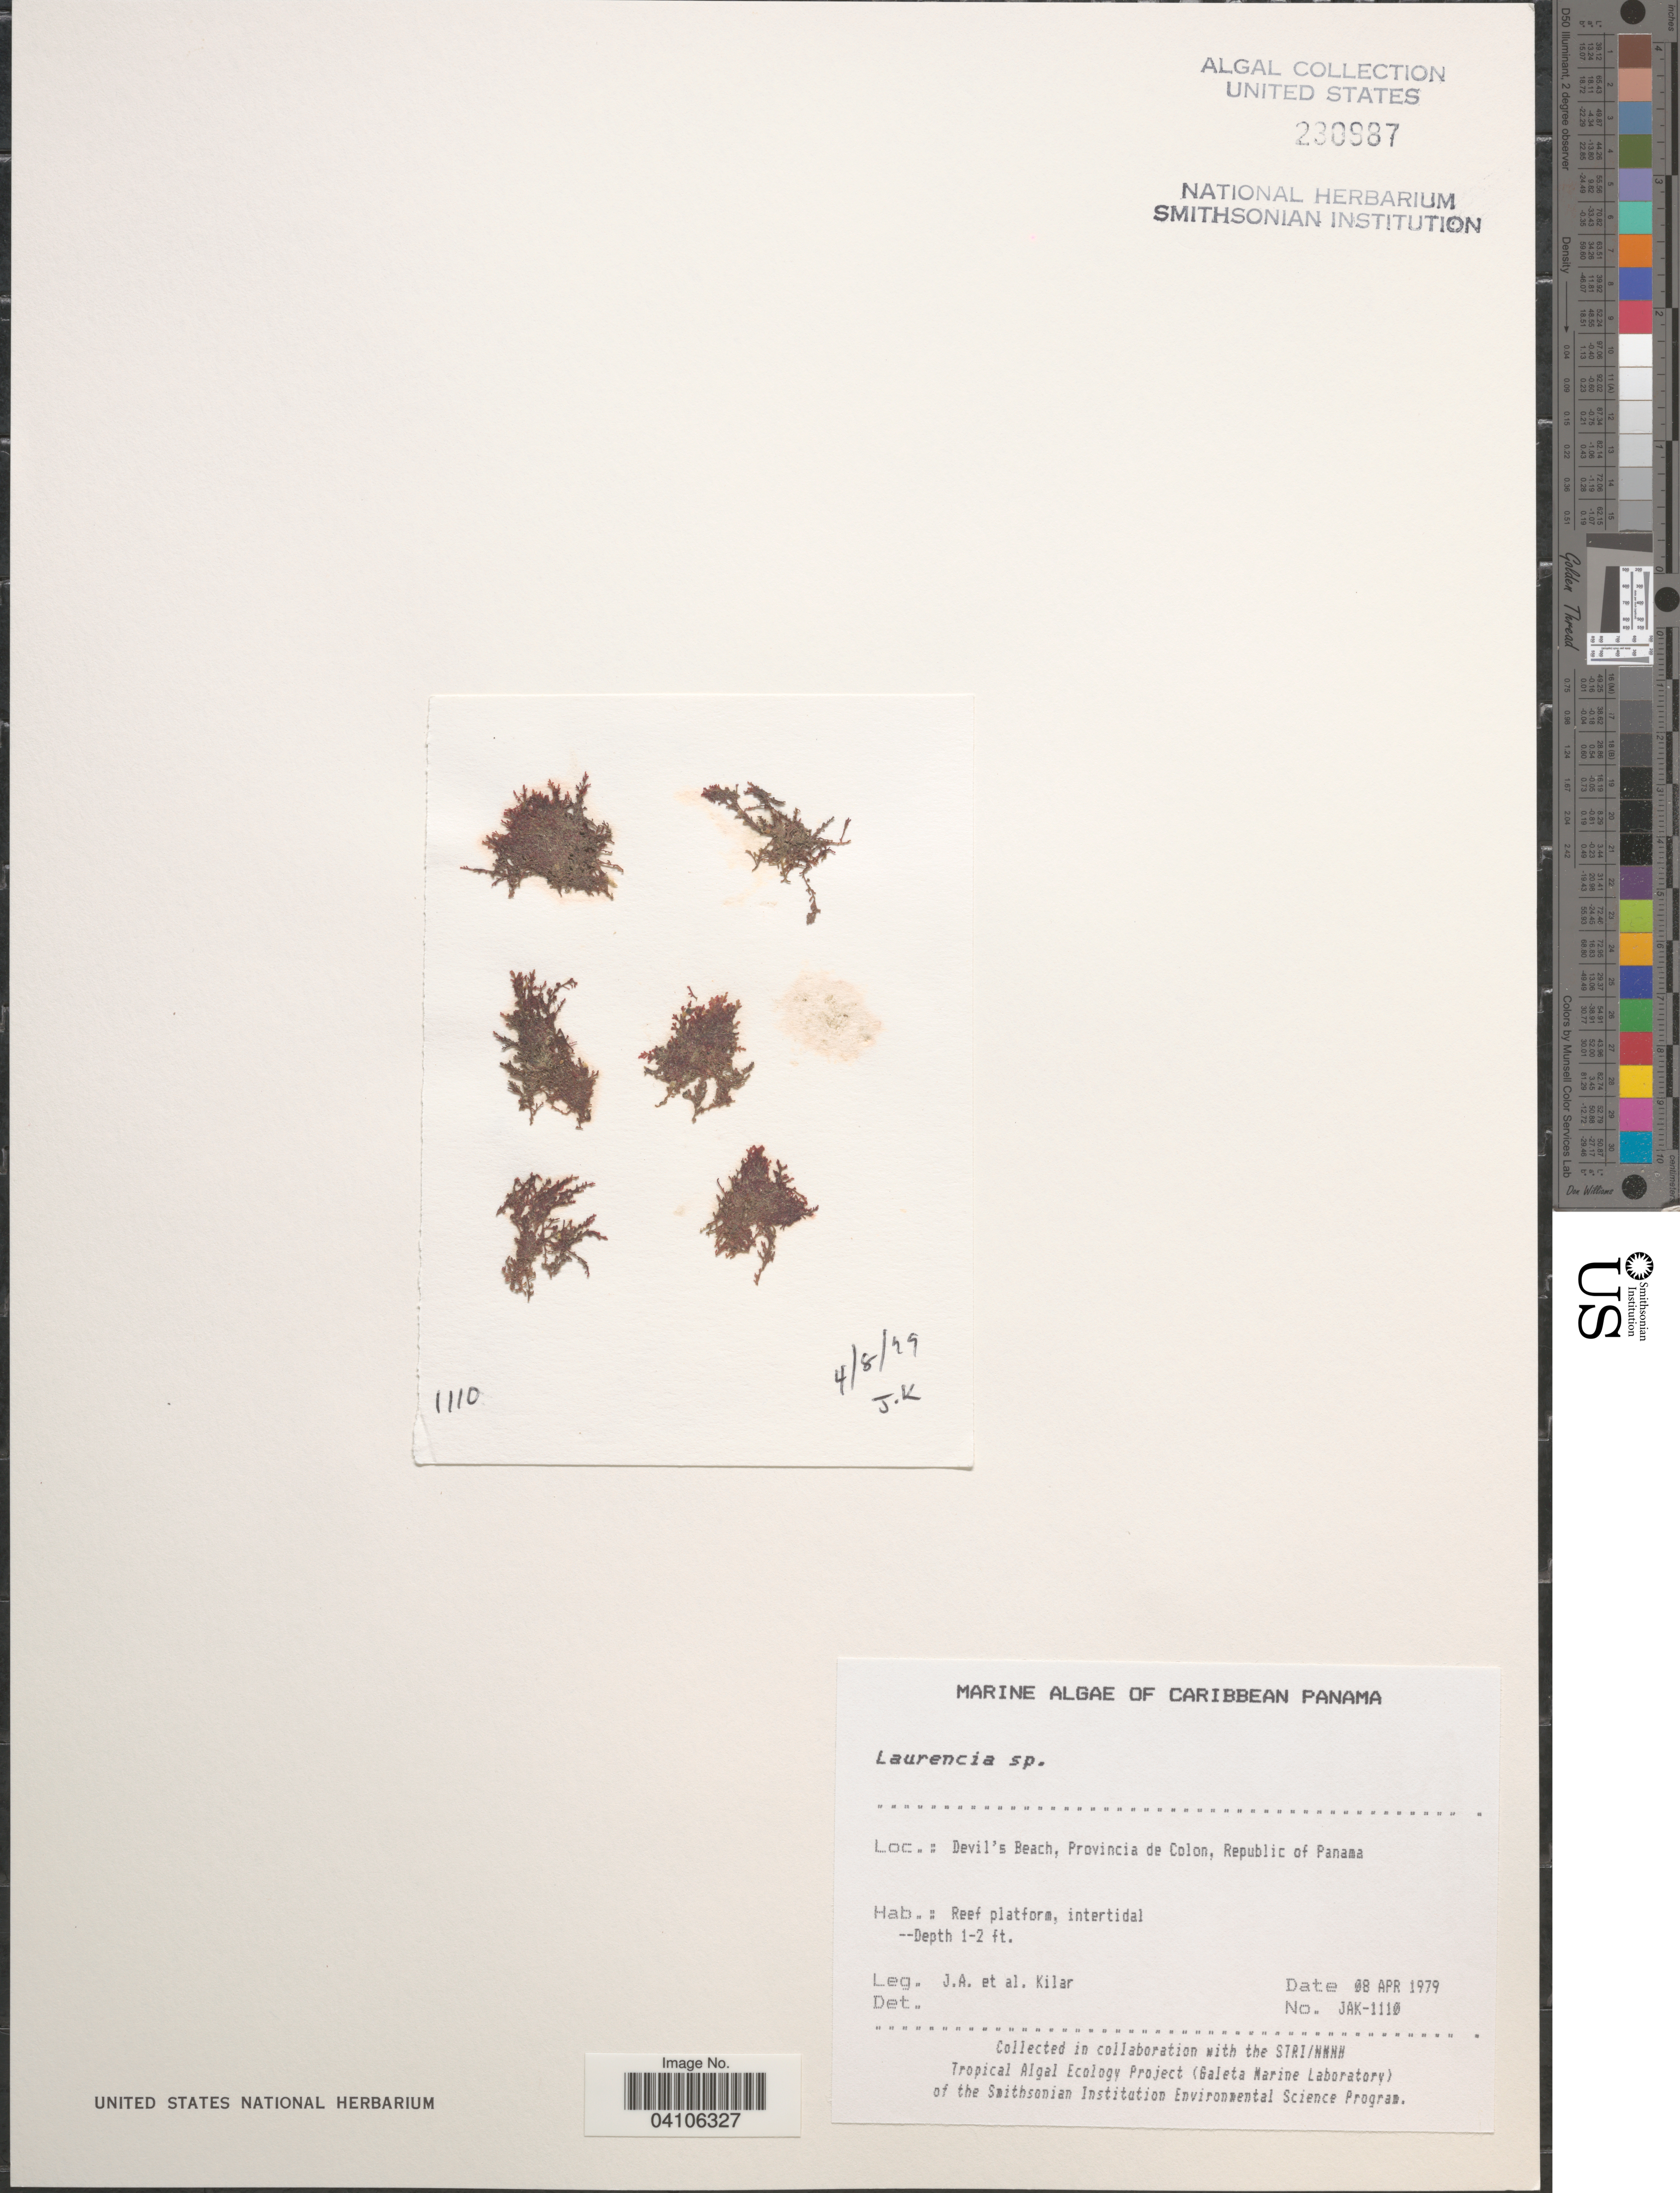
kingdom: Plantae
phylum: Rhodophyta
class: Florideophyceae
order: Ceramiales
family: Rhodomelaceae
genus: Laurencia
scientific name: Laurencia sp.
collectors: J. A. Kilar & et al.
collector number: JAK-1110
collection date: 1979-04-08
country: Panama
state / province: Colón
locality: Caribbean Panama. Devil's Beach, Republic of Panama.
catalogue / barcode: US 230987